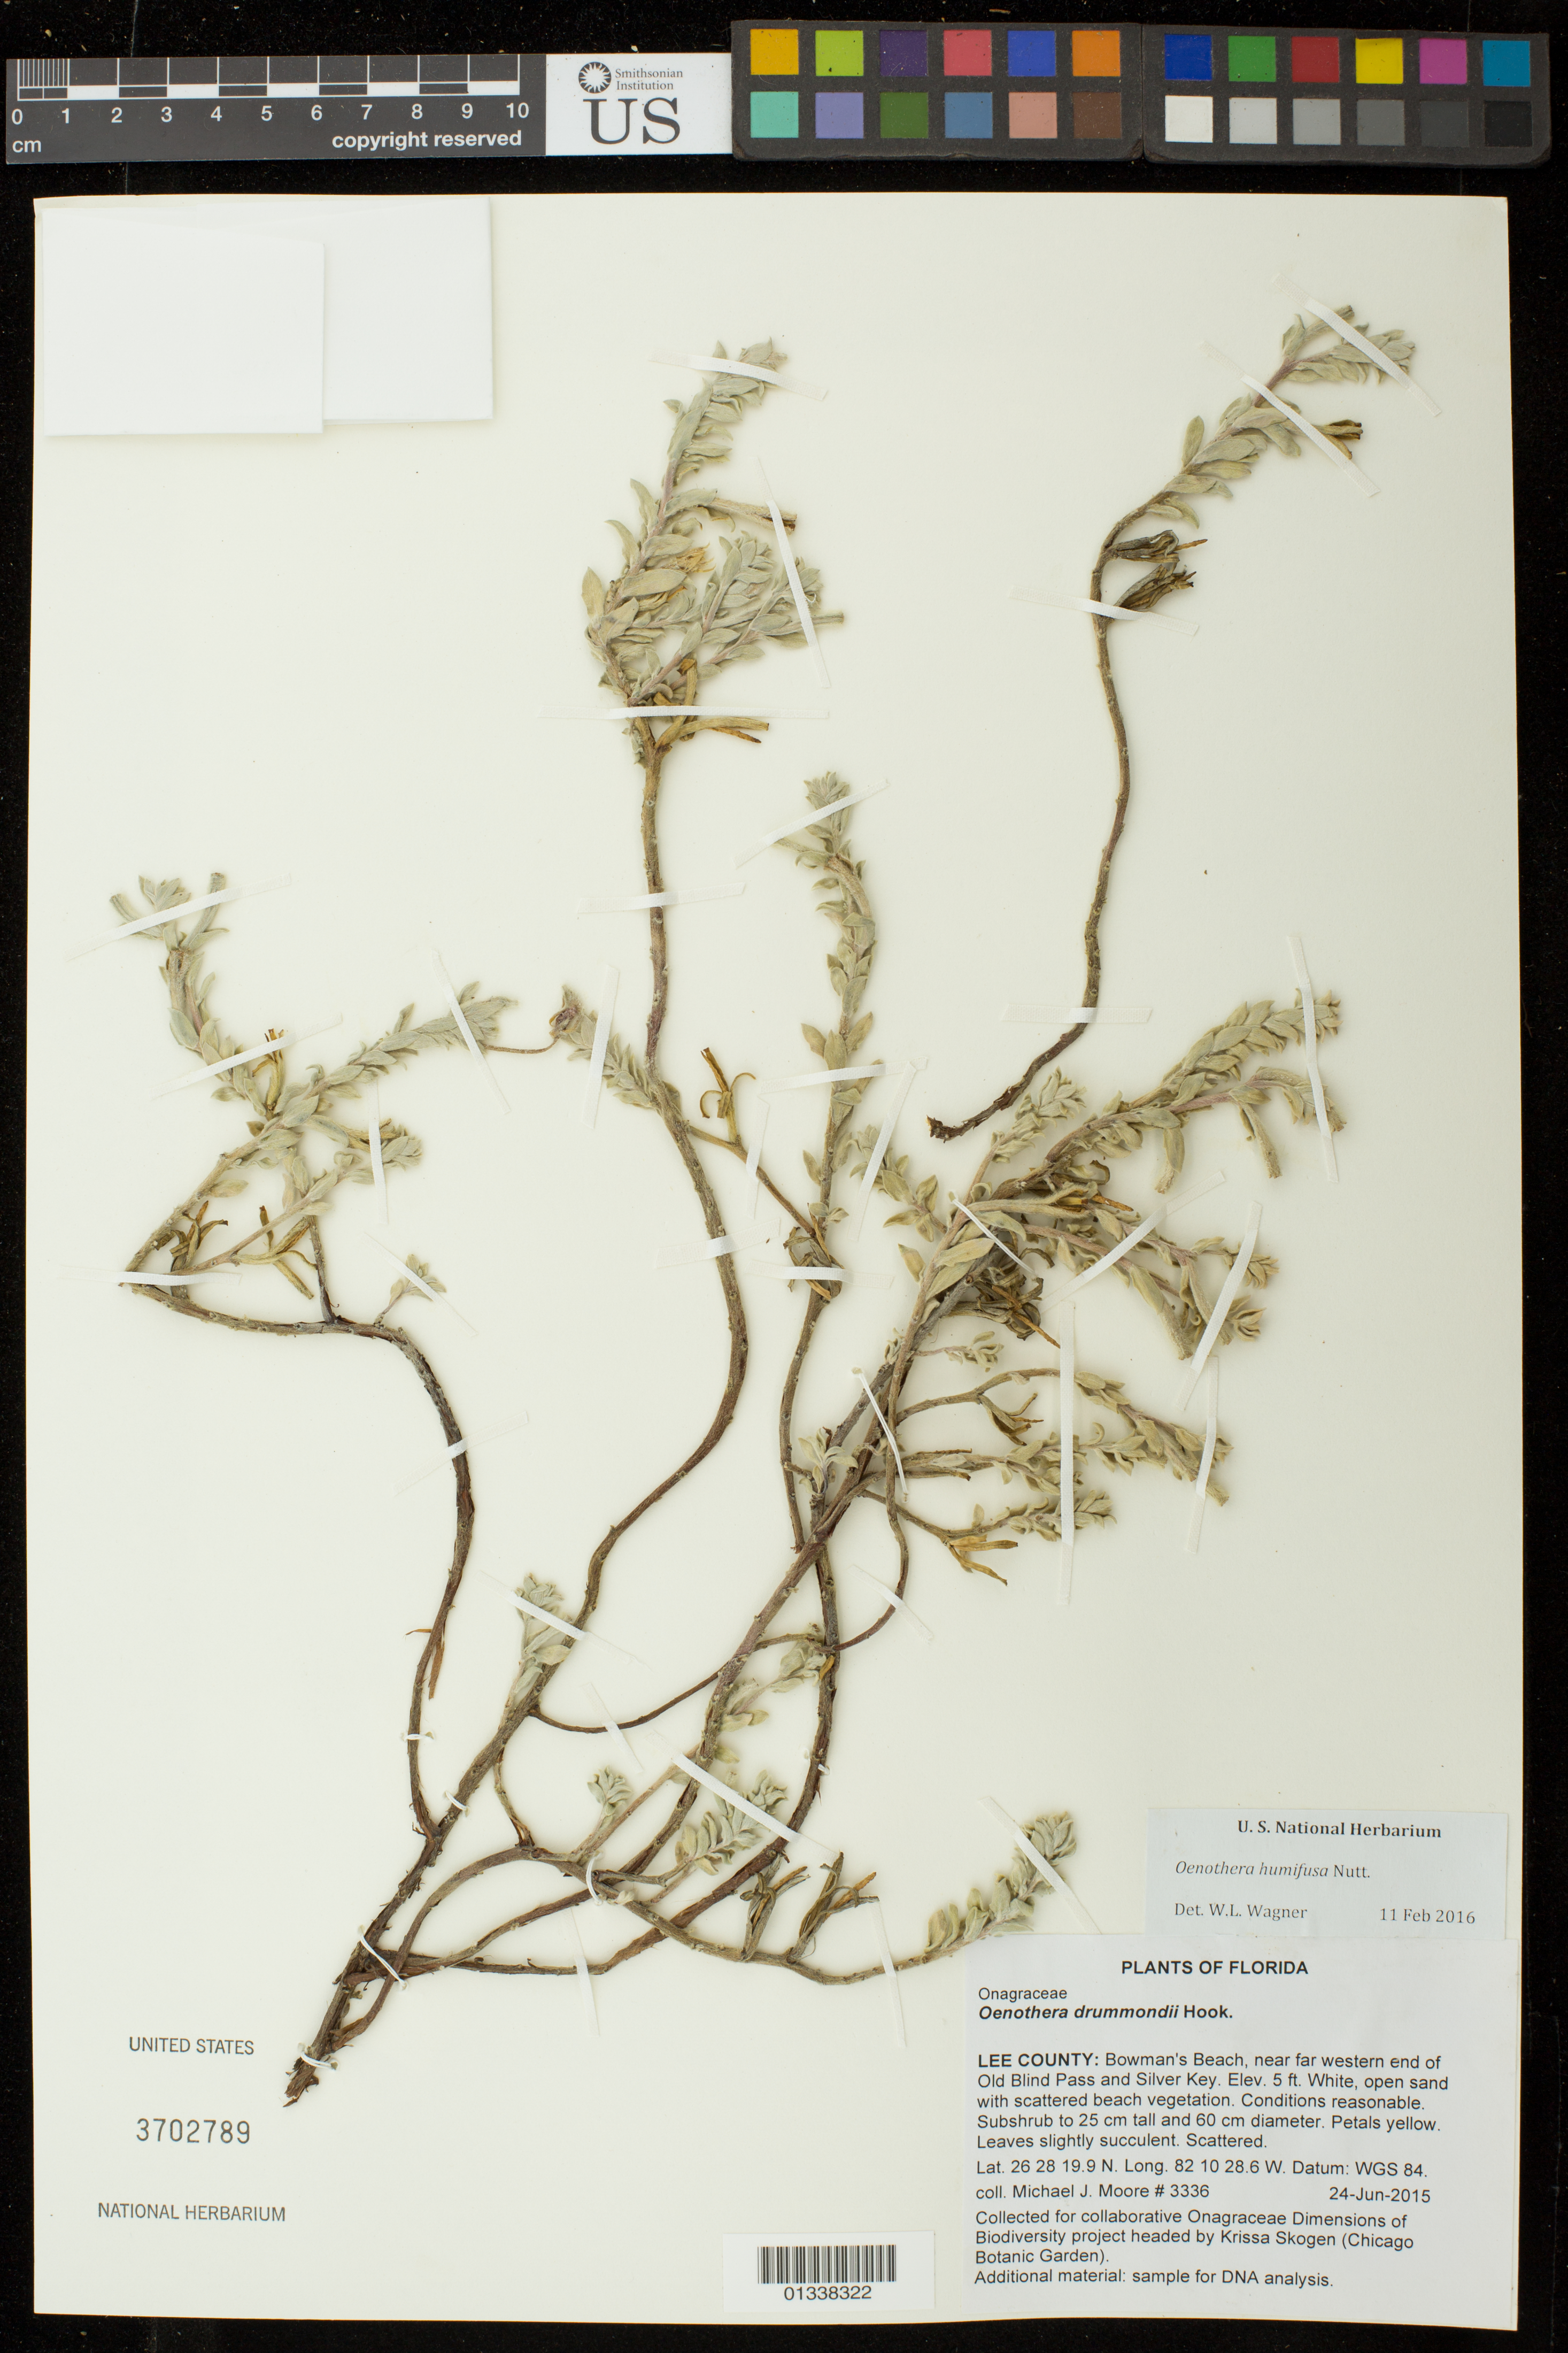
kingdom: Plantae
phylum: Tracheophyta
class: Magnoliopsida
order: Myrtales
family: Onagraceae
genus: Oenothera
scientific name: Oenothera humifusa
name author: Nutt.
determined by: Wagner, W. L., (BOT), Smithsonian Institution - National Museum of Natural History (UNITED STATES)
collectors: M. J. Moore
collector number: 3336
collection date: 2015-06-24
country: United States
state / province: Florida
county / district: Lee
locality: Bowman's Beach, near far western end of Old Blind Pass and Silver Key.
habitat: White, open sand with scattered beach vegetation. Conditions reasonable.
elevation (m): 2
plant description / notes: Collected for collaborative Onagraceae Dimensions of Biodiversity project headed by Krissa Skogen (Chicago Botanic Garden).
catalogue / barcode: US 3702789